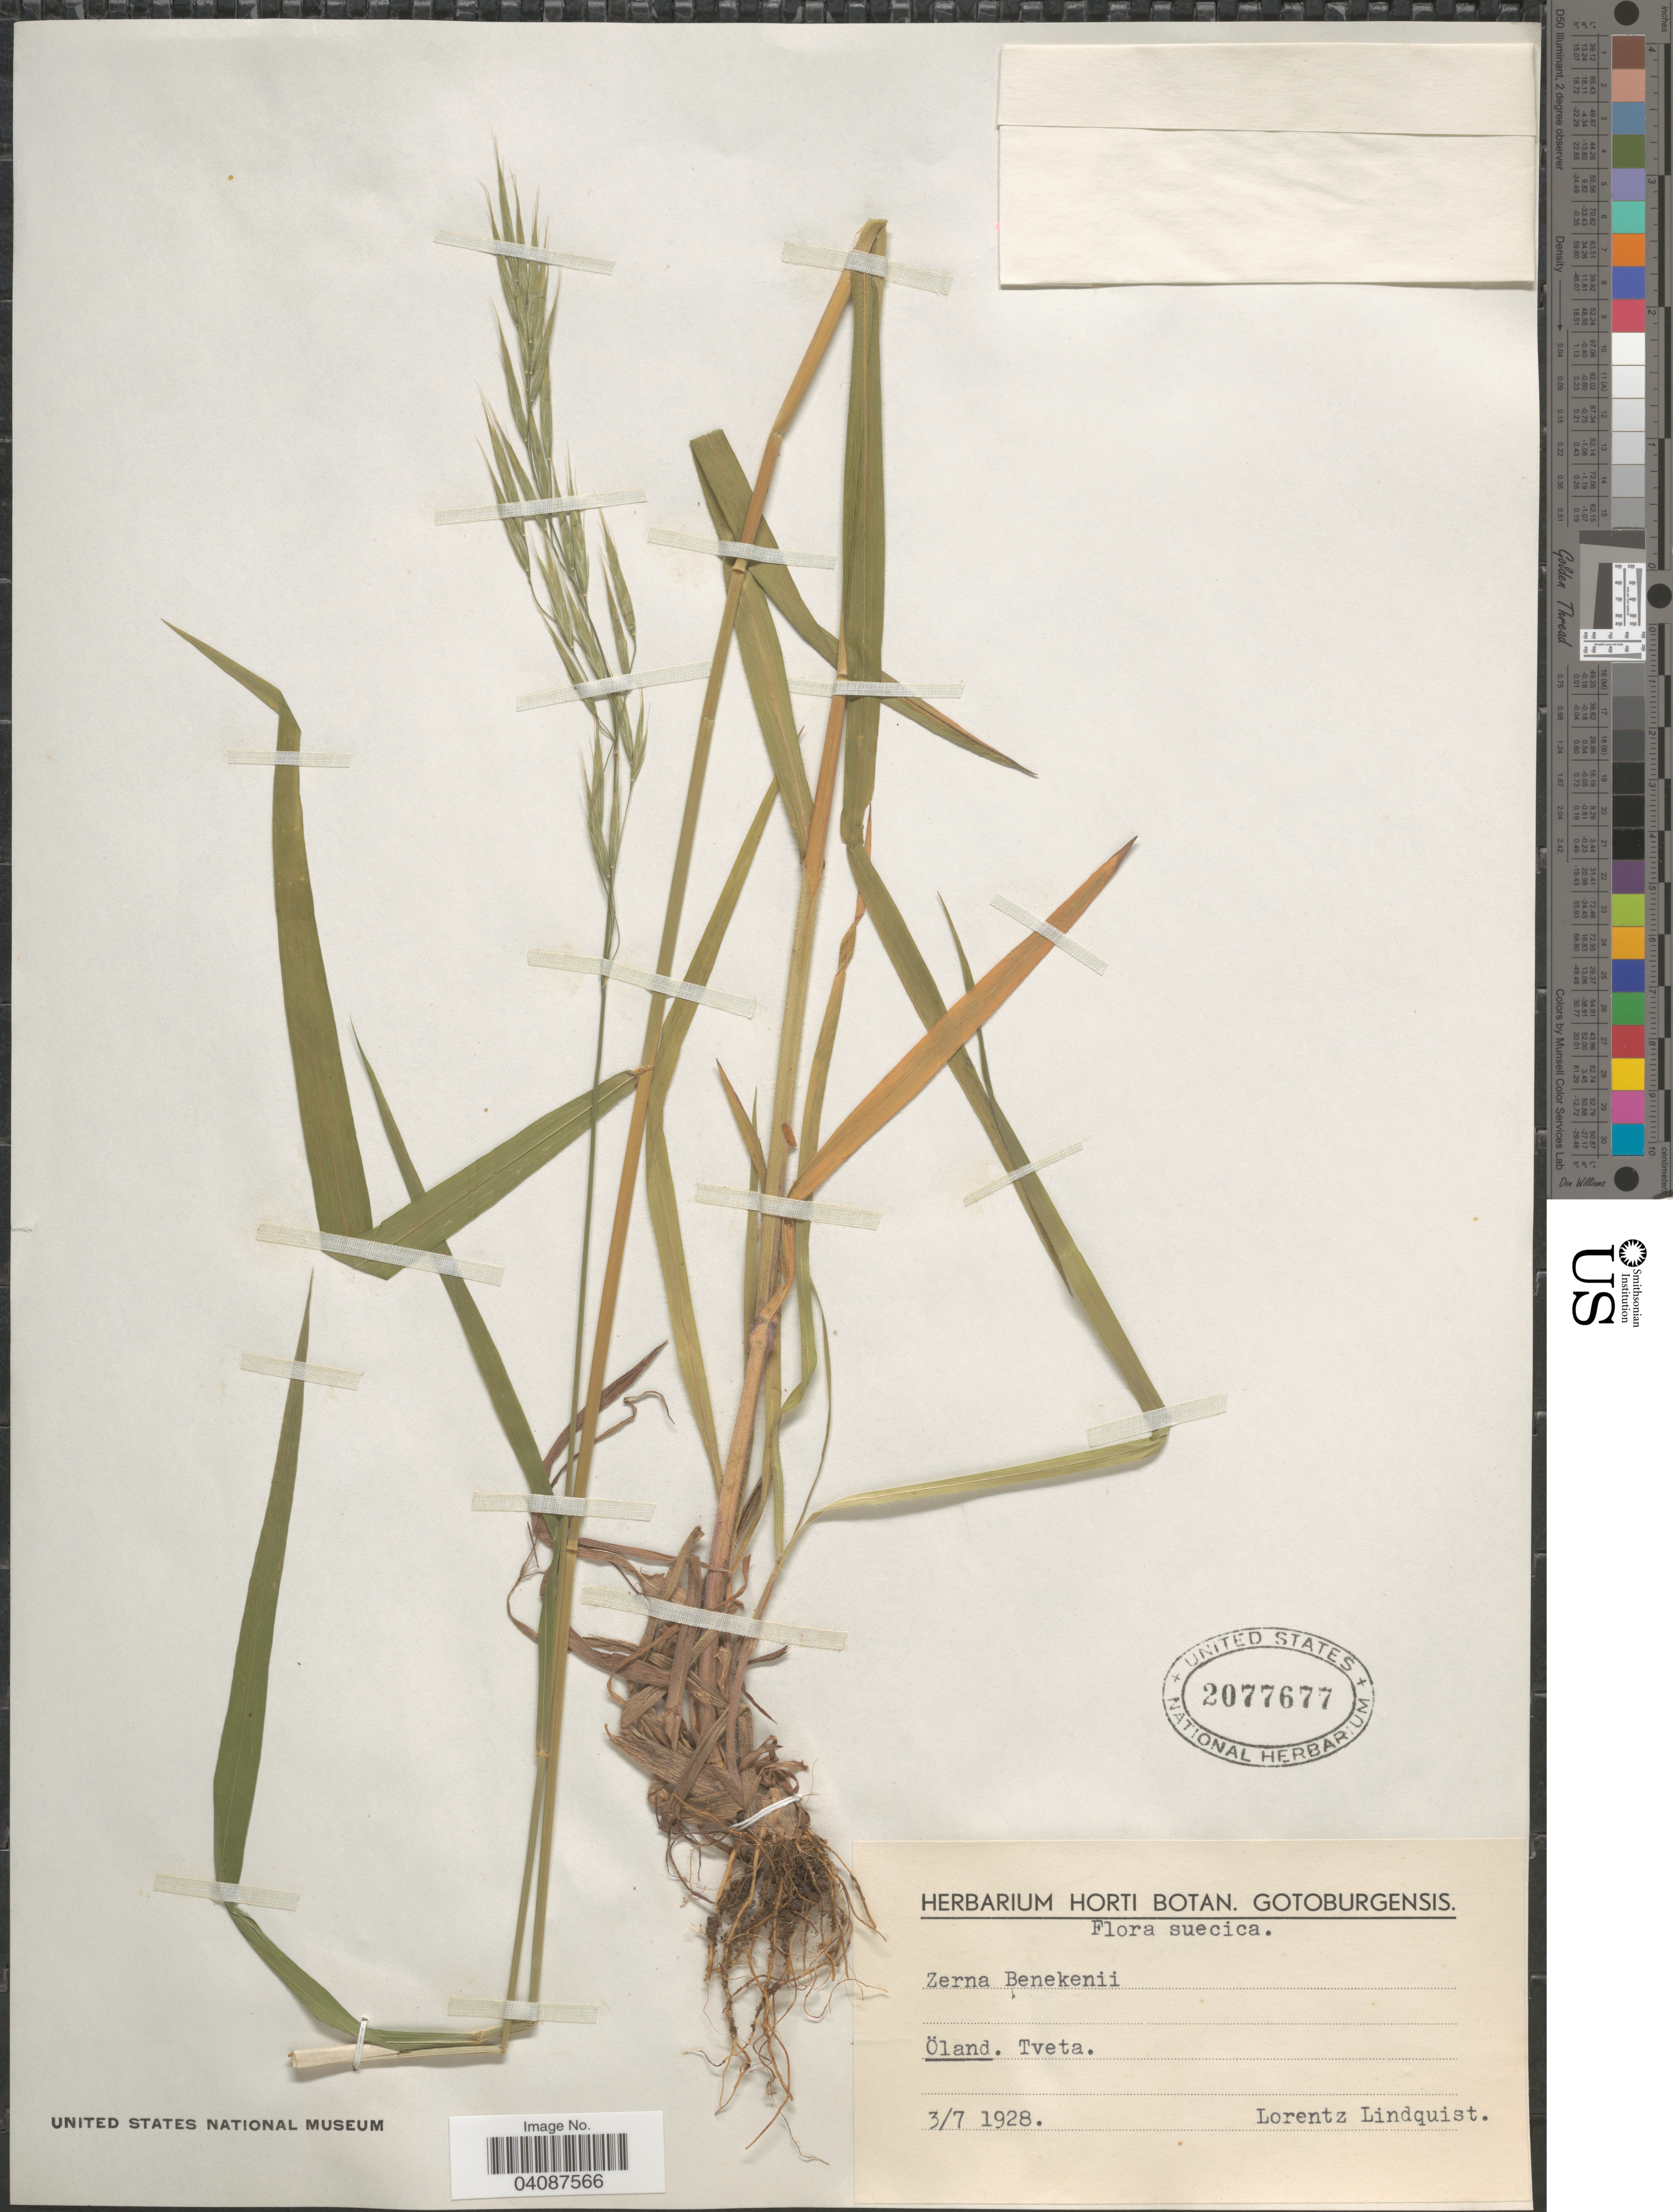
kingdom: Plantae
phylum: Tracheophyta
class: Liliopsida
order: Poales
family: Poaceae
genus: Bromus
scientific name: Bromus benekenii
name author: (Lange) Trimen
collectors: L. Lindquist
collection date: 1928-07-03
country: Sweden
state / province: Kalmar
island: Oland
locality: Suecica. Öland. Tveta.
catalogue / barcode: US 2077677